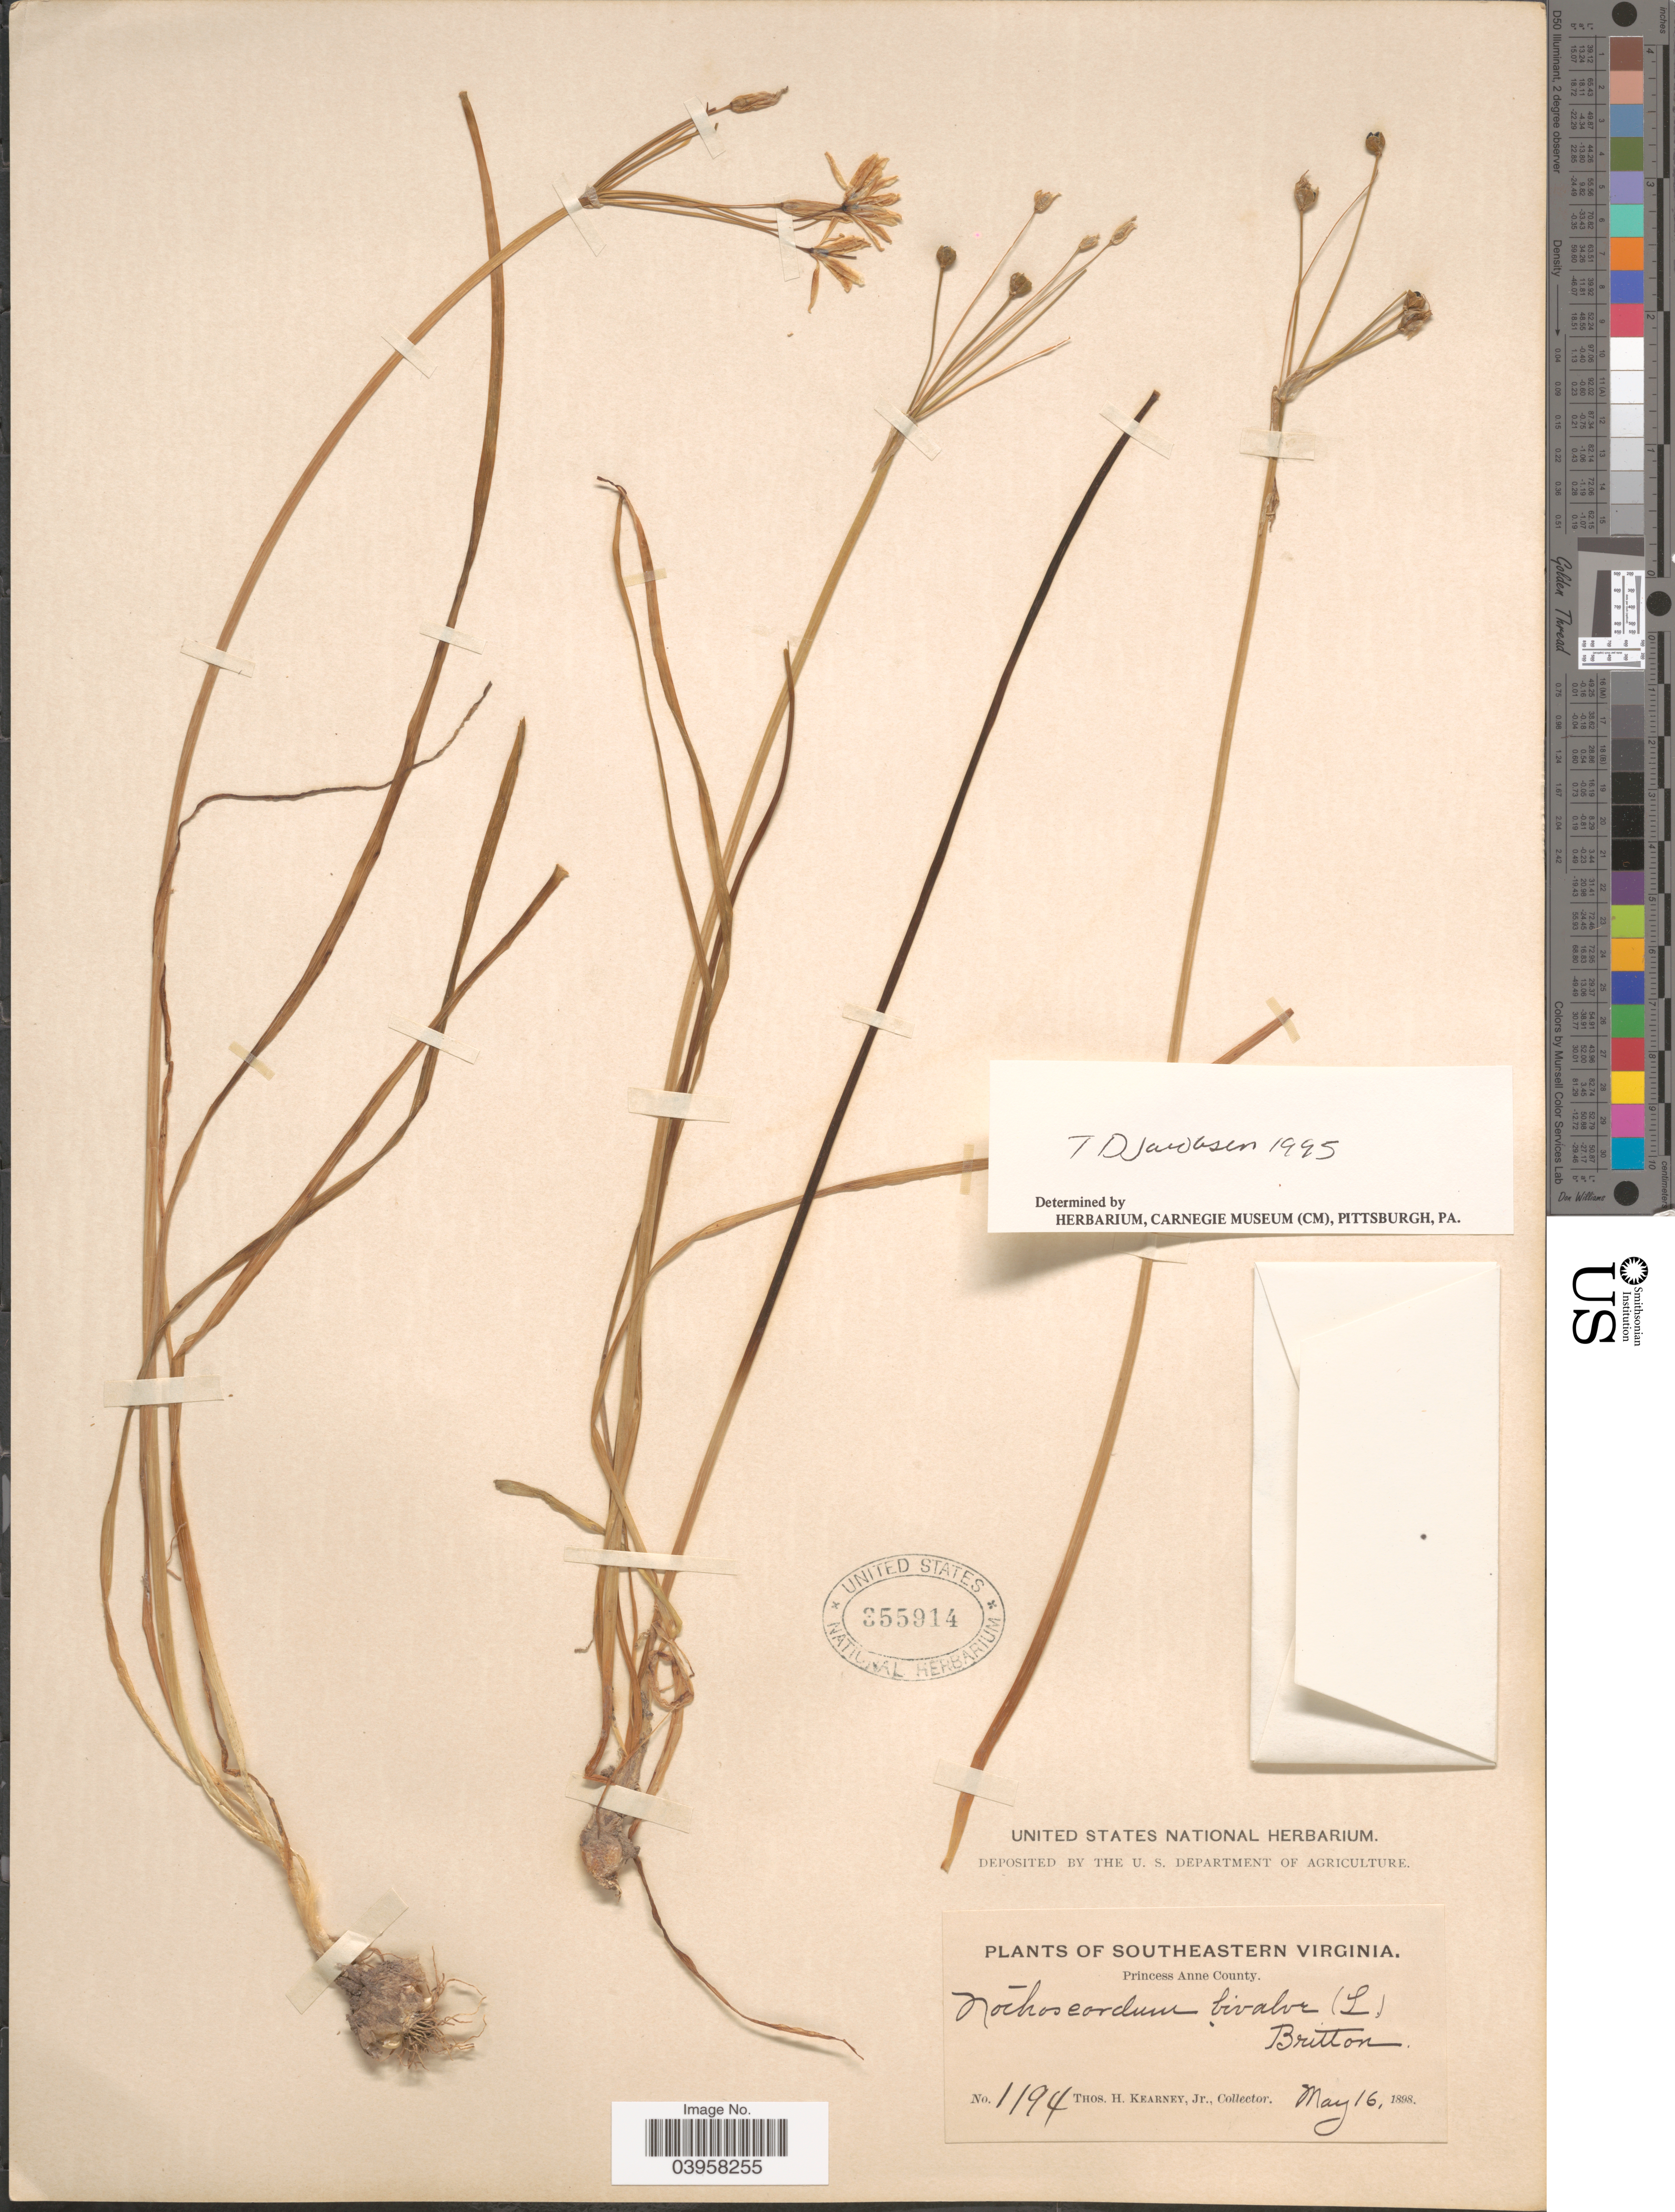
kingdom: Plantae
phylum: Tracheophyta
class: Liliopsida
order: Asparagales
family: Amaryllidaceae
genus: Nothoscordum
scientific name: Nothoscordum bivalve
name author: (L.) Britton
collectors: T. H. Kearney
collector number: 1194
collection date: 1898-05-16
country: United States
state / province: Virginia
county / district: City of Virginia Beach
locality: Southeastern Virginia. Princess Ann County.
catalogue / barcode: US 355914